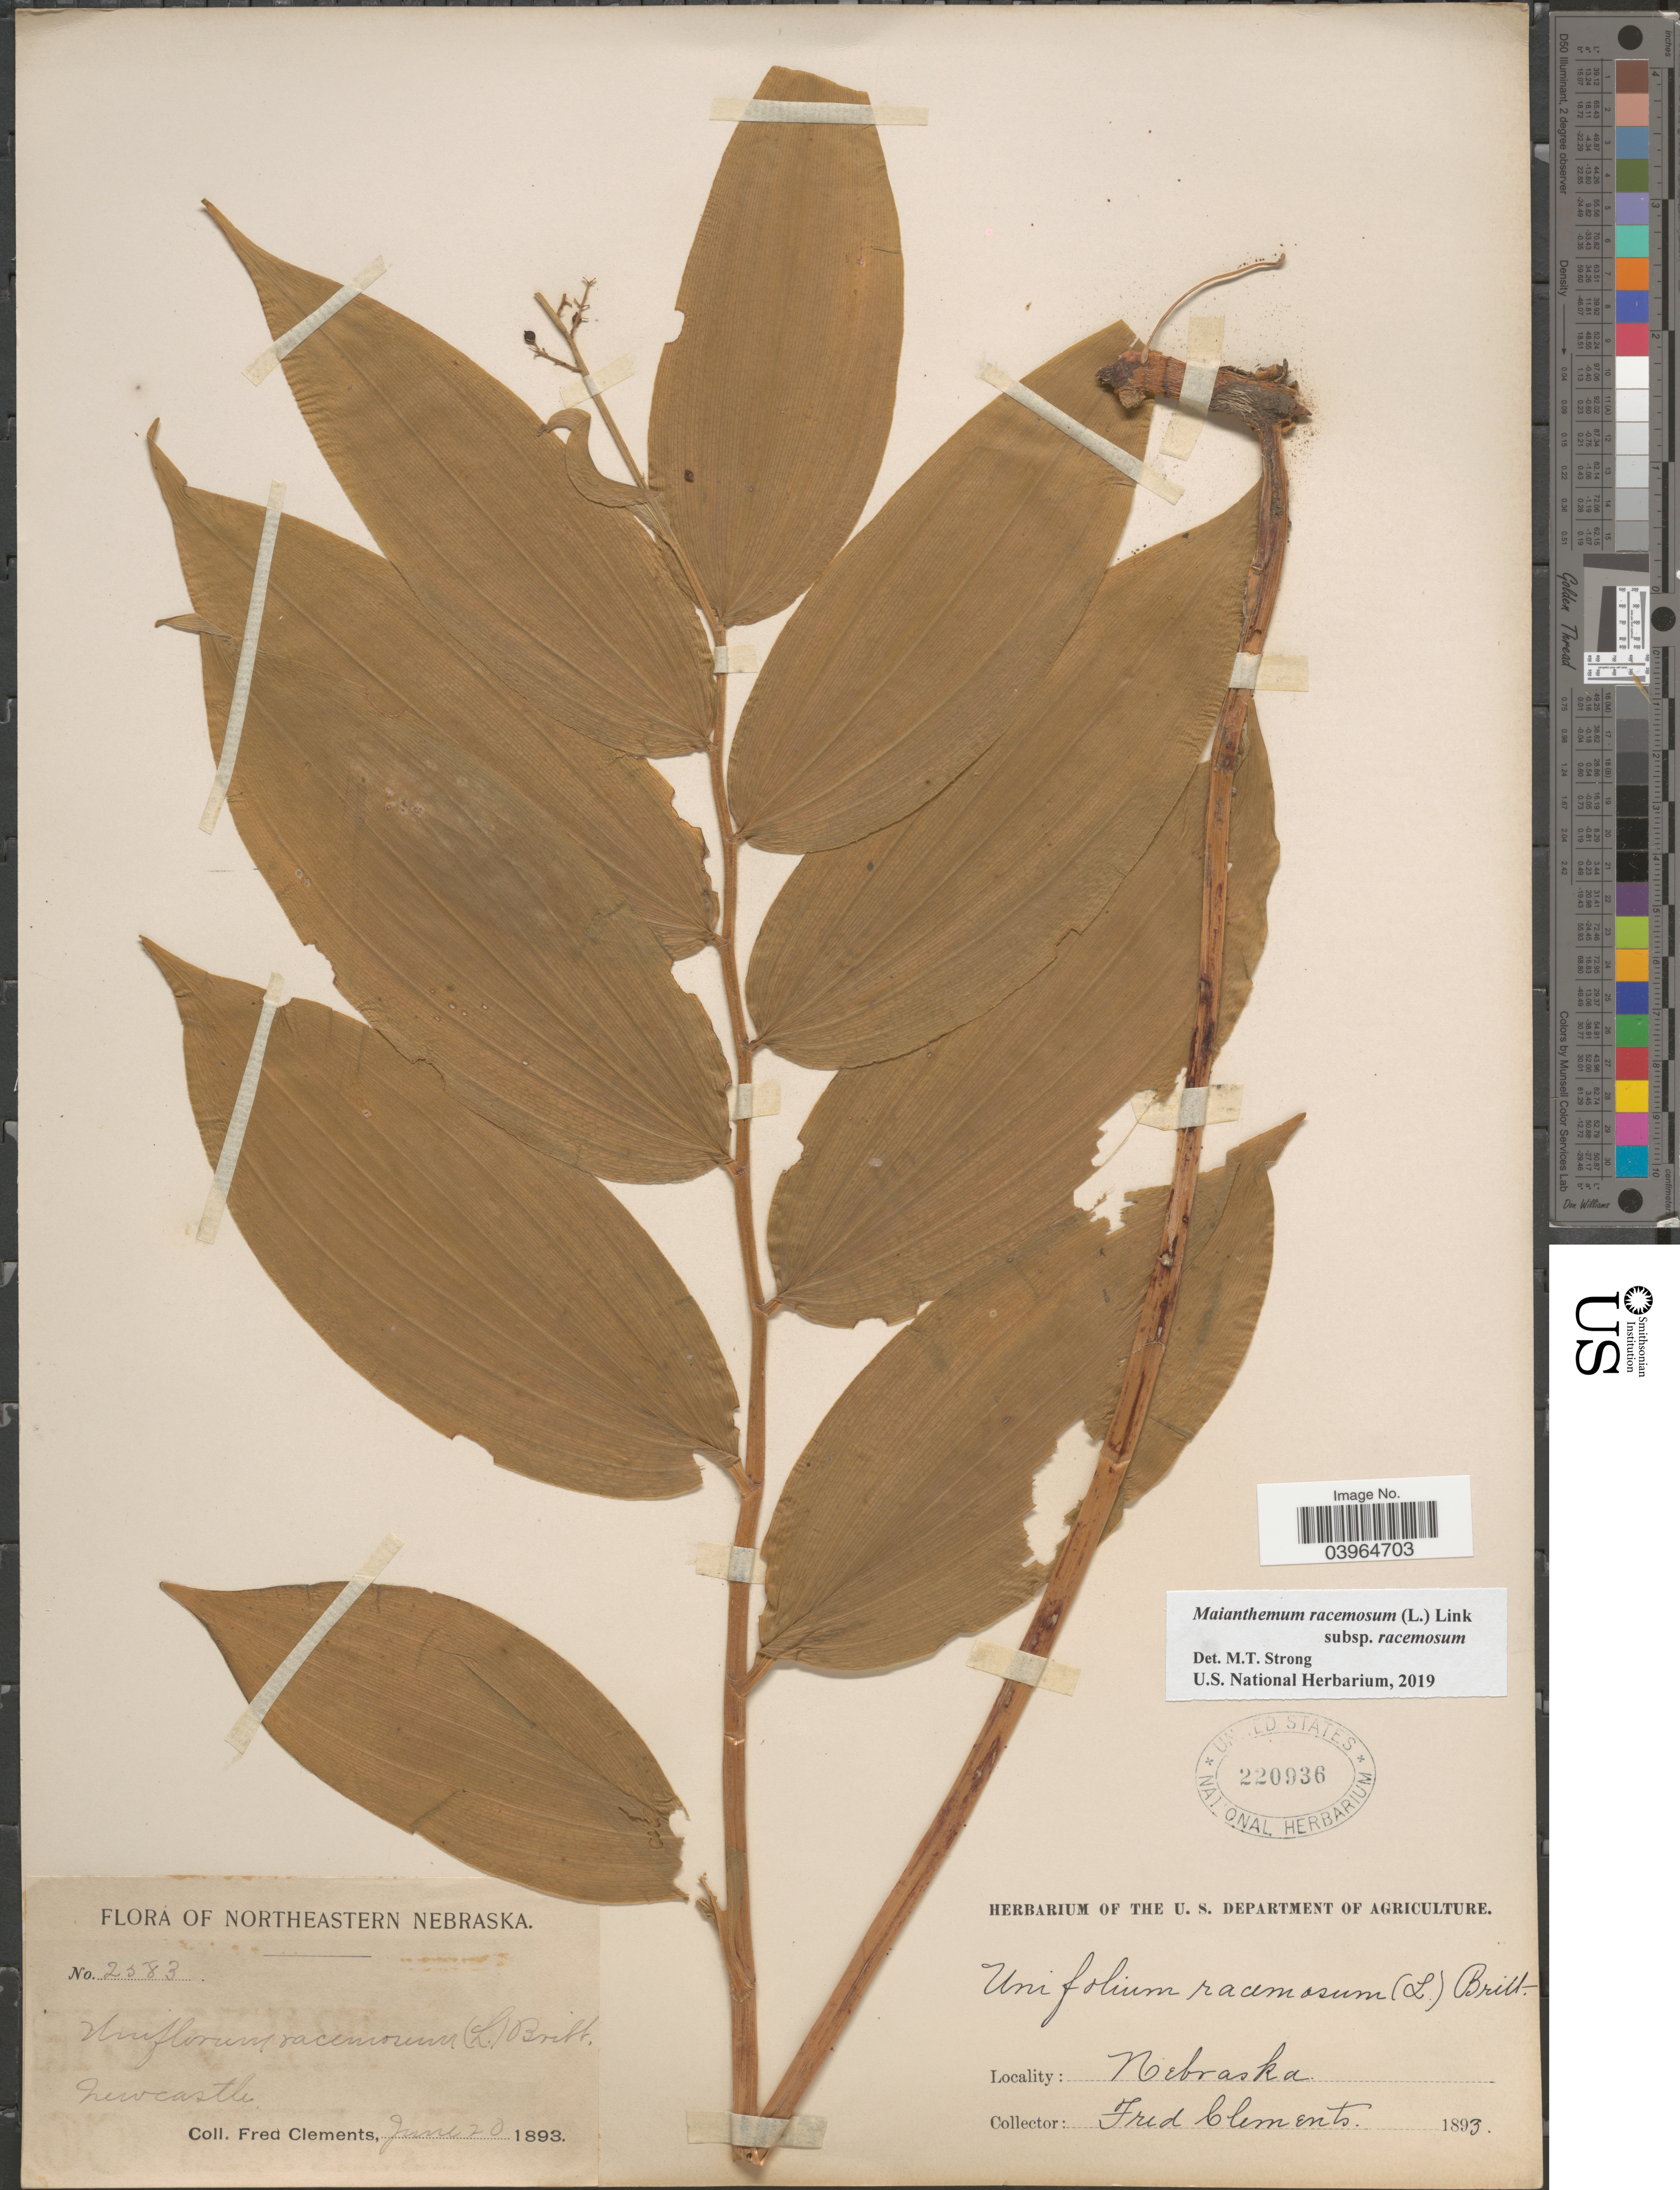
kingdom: Plantae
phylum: Tracheophyta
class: Liliopsida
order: Asparagales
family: Asparagaceae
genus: Maianthemum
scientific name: Maianthemum racemosum subsp. racemosum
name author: (L.) Link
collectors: F. Clements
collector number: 2583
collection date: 1893-06-20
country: United States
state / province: Nebraska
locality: Northeastern Nebraska. Newcastle.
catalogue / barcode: US 220936